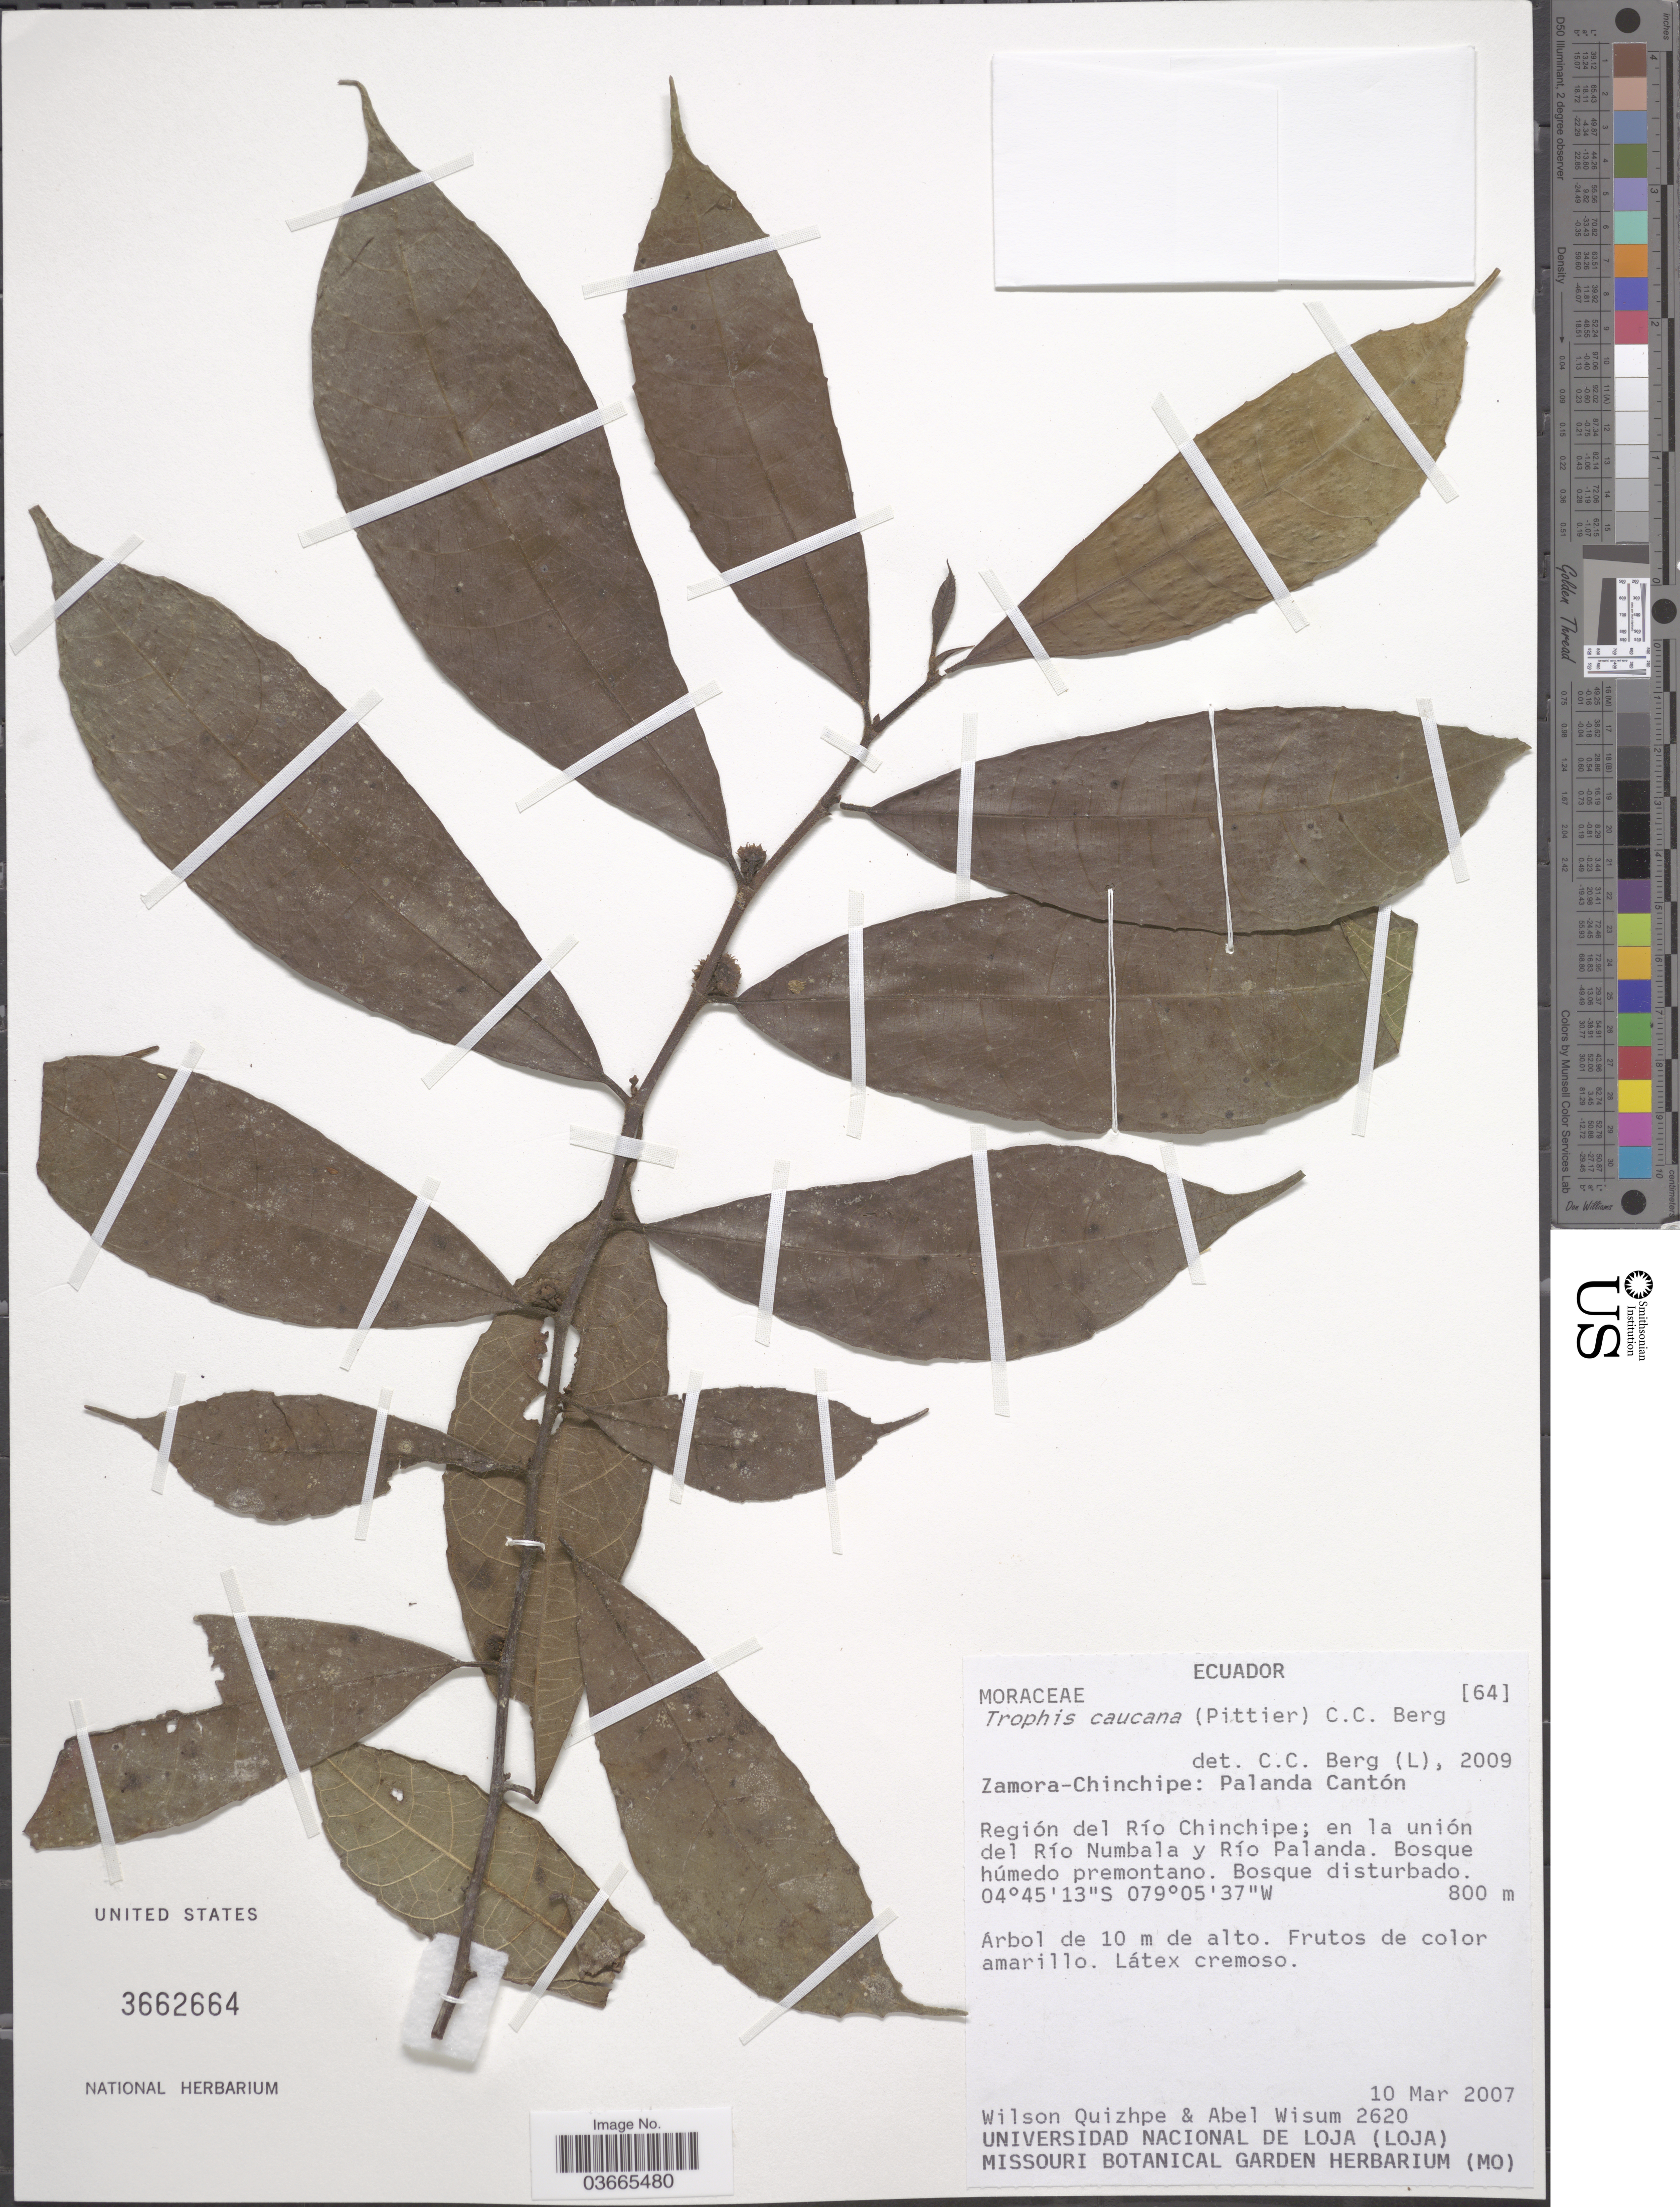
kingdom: Plantae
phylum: Tracheophyta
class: Magnoliopsida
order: Rosales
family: Moraceae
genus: Olmedia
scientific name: Olmedia aspera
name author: Ruiz & Pav.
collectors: W. Quizhpe & A. Wisum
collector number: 2620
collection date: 2007-03-10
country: Ecuador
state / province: Zamora-Chinchipe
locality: Palanda Cantón. Región del Río Chinchipe; en la unión del Río Numbala y Río Palanda. Bosque húmedo premontano. Bosque disturbado.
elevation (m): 800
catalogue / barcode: US 3662664